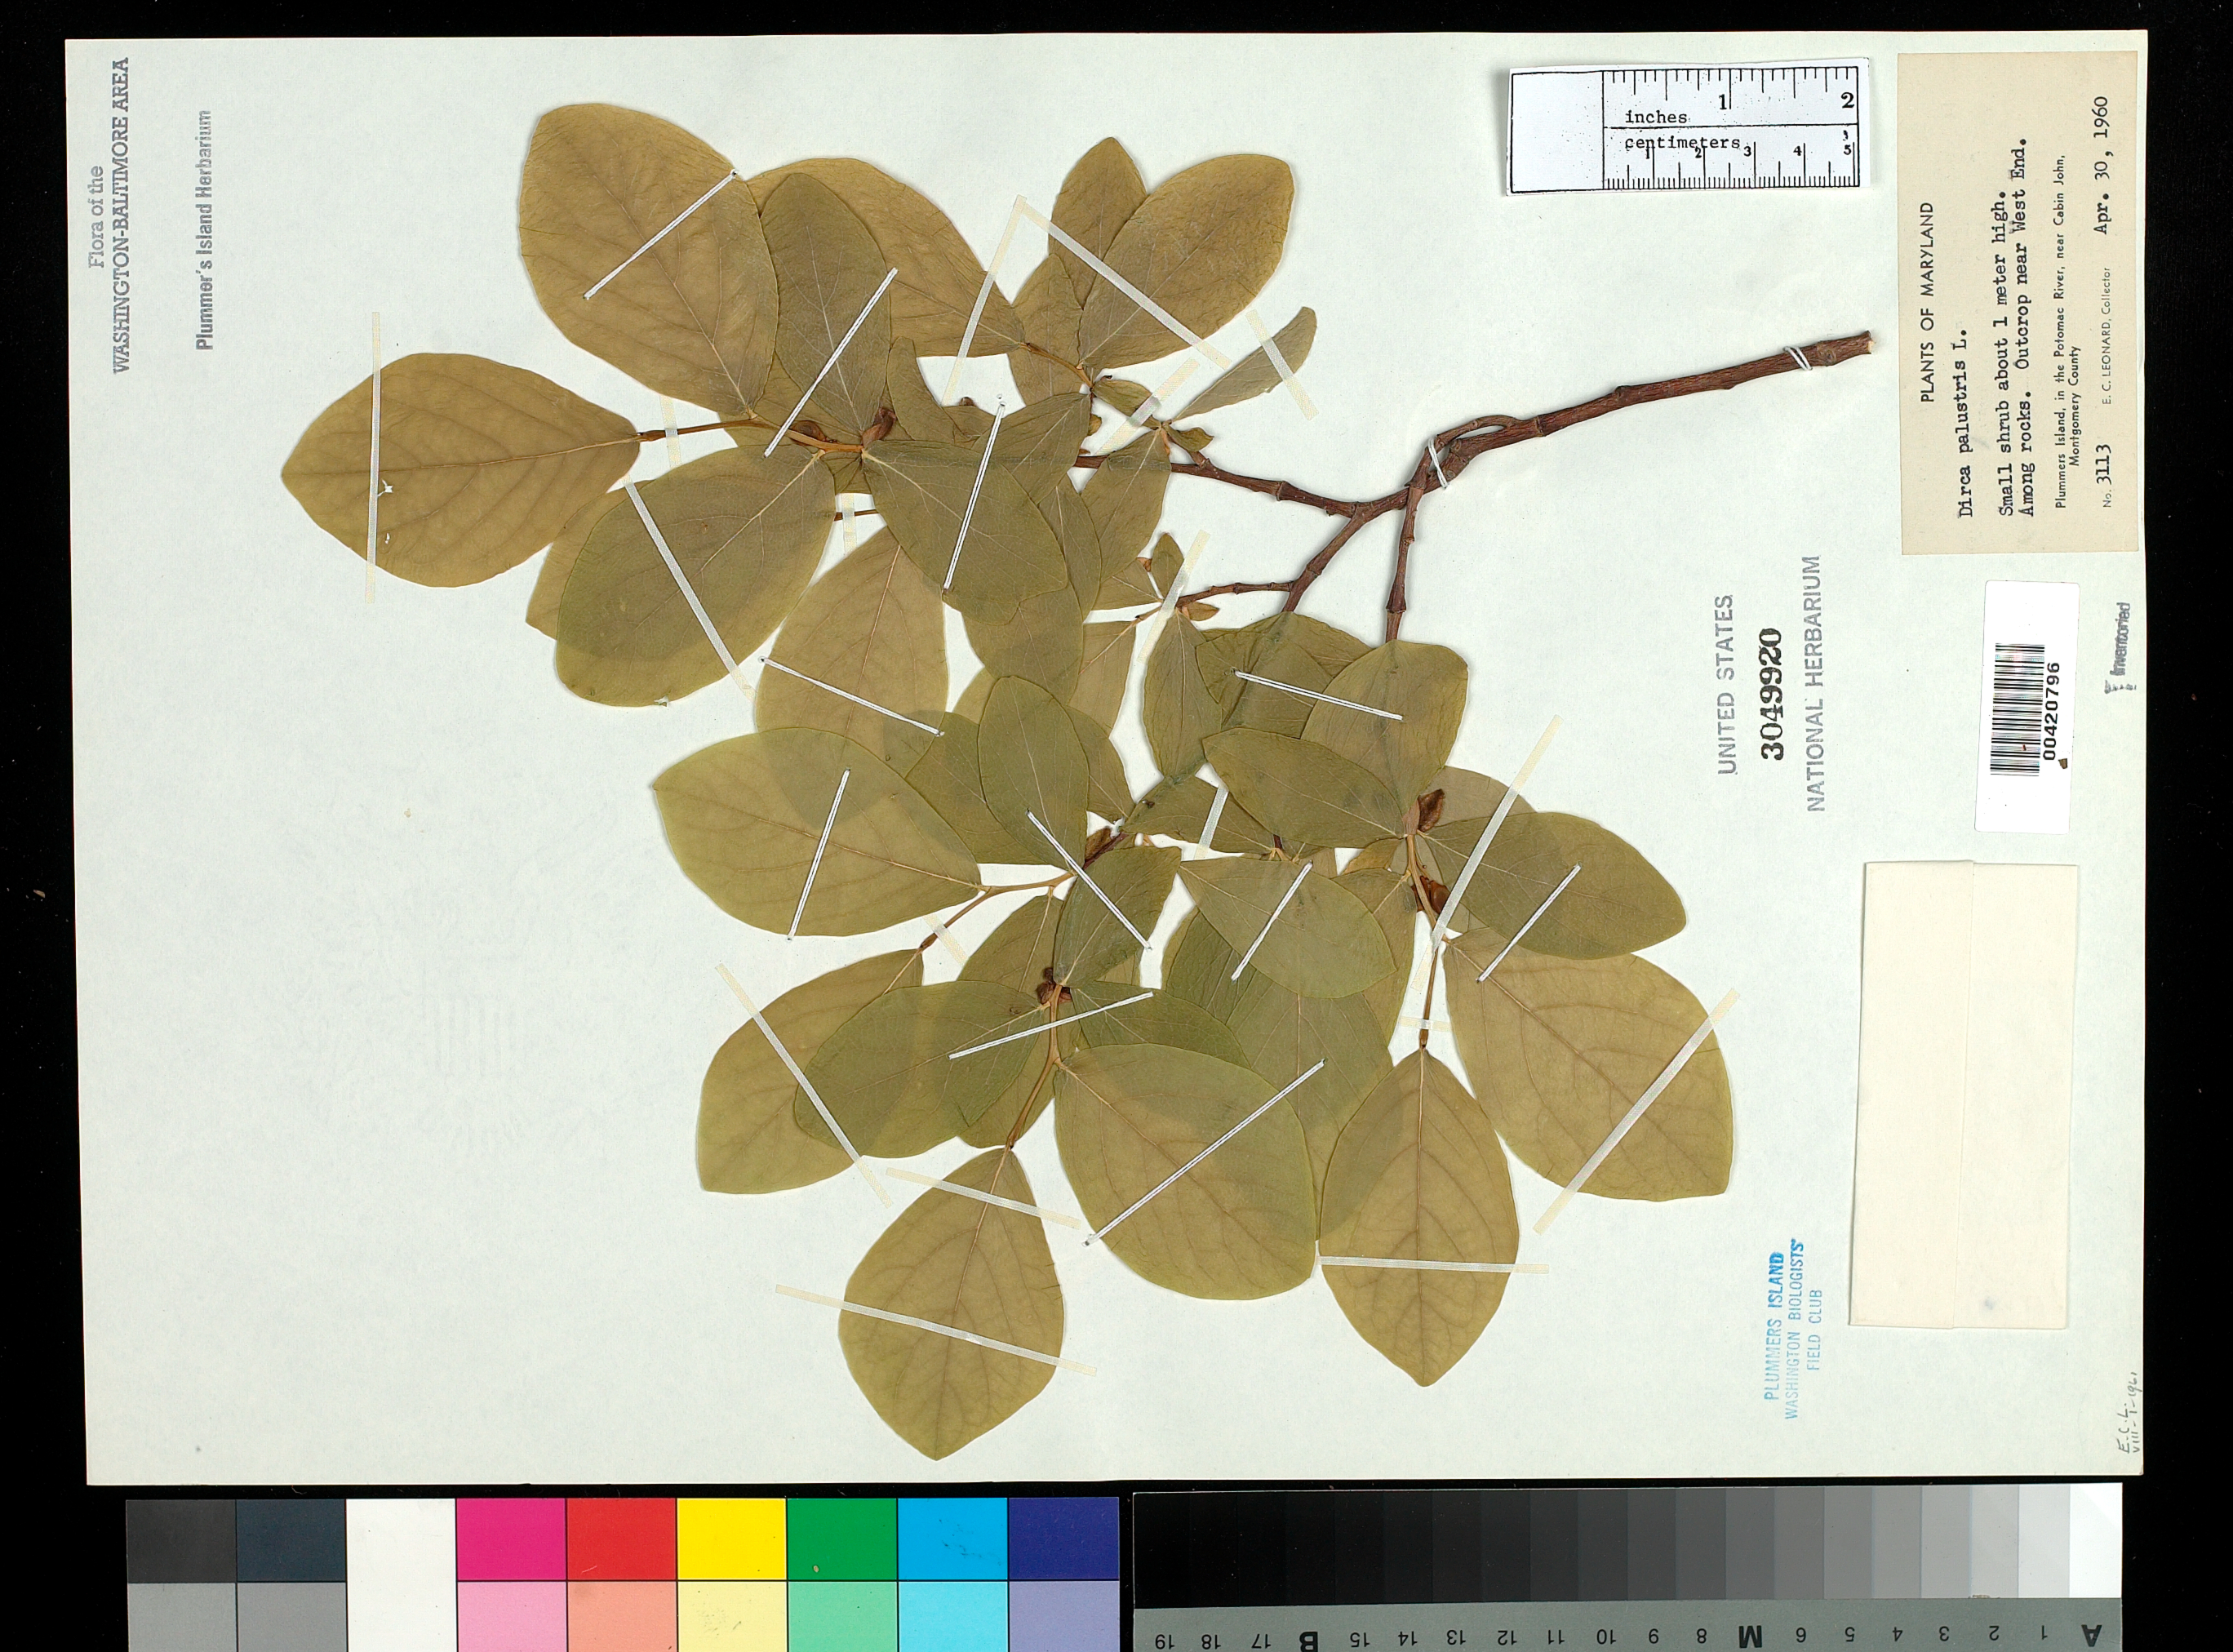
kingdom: Plantae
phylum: Tracheophyta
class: Magnoliopsida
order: Malvales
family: Thymelaeaceae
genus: Dirca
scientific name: Dirca palustris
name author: L.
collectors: E. C. Leonard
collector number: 3113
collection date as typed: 30 Apr 1960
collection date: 1960-04-30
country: United States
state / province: Maryland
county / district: Montgomery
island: Plummers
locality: Plummer's Island; outcrop near west end C. & O. Canal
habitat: Among rocks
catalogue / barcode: US 3049920